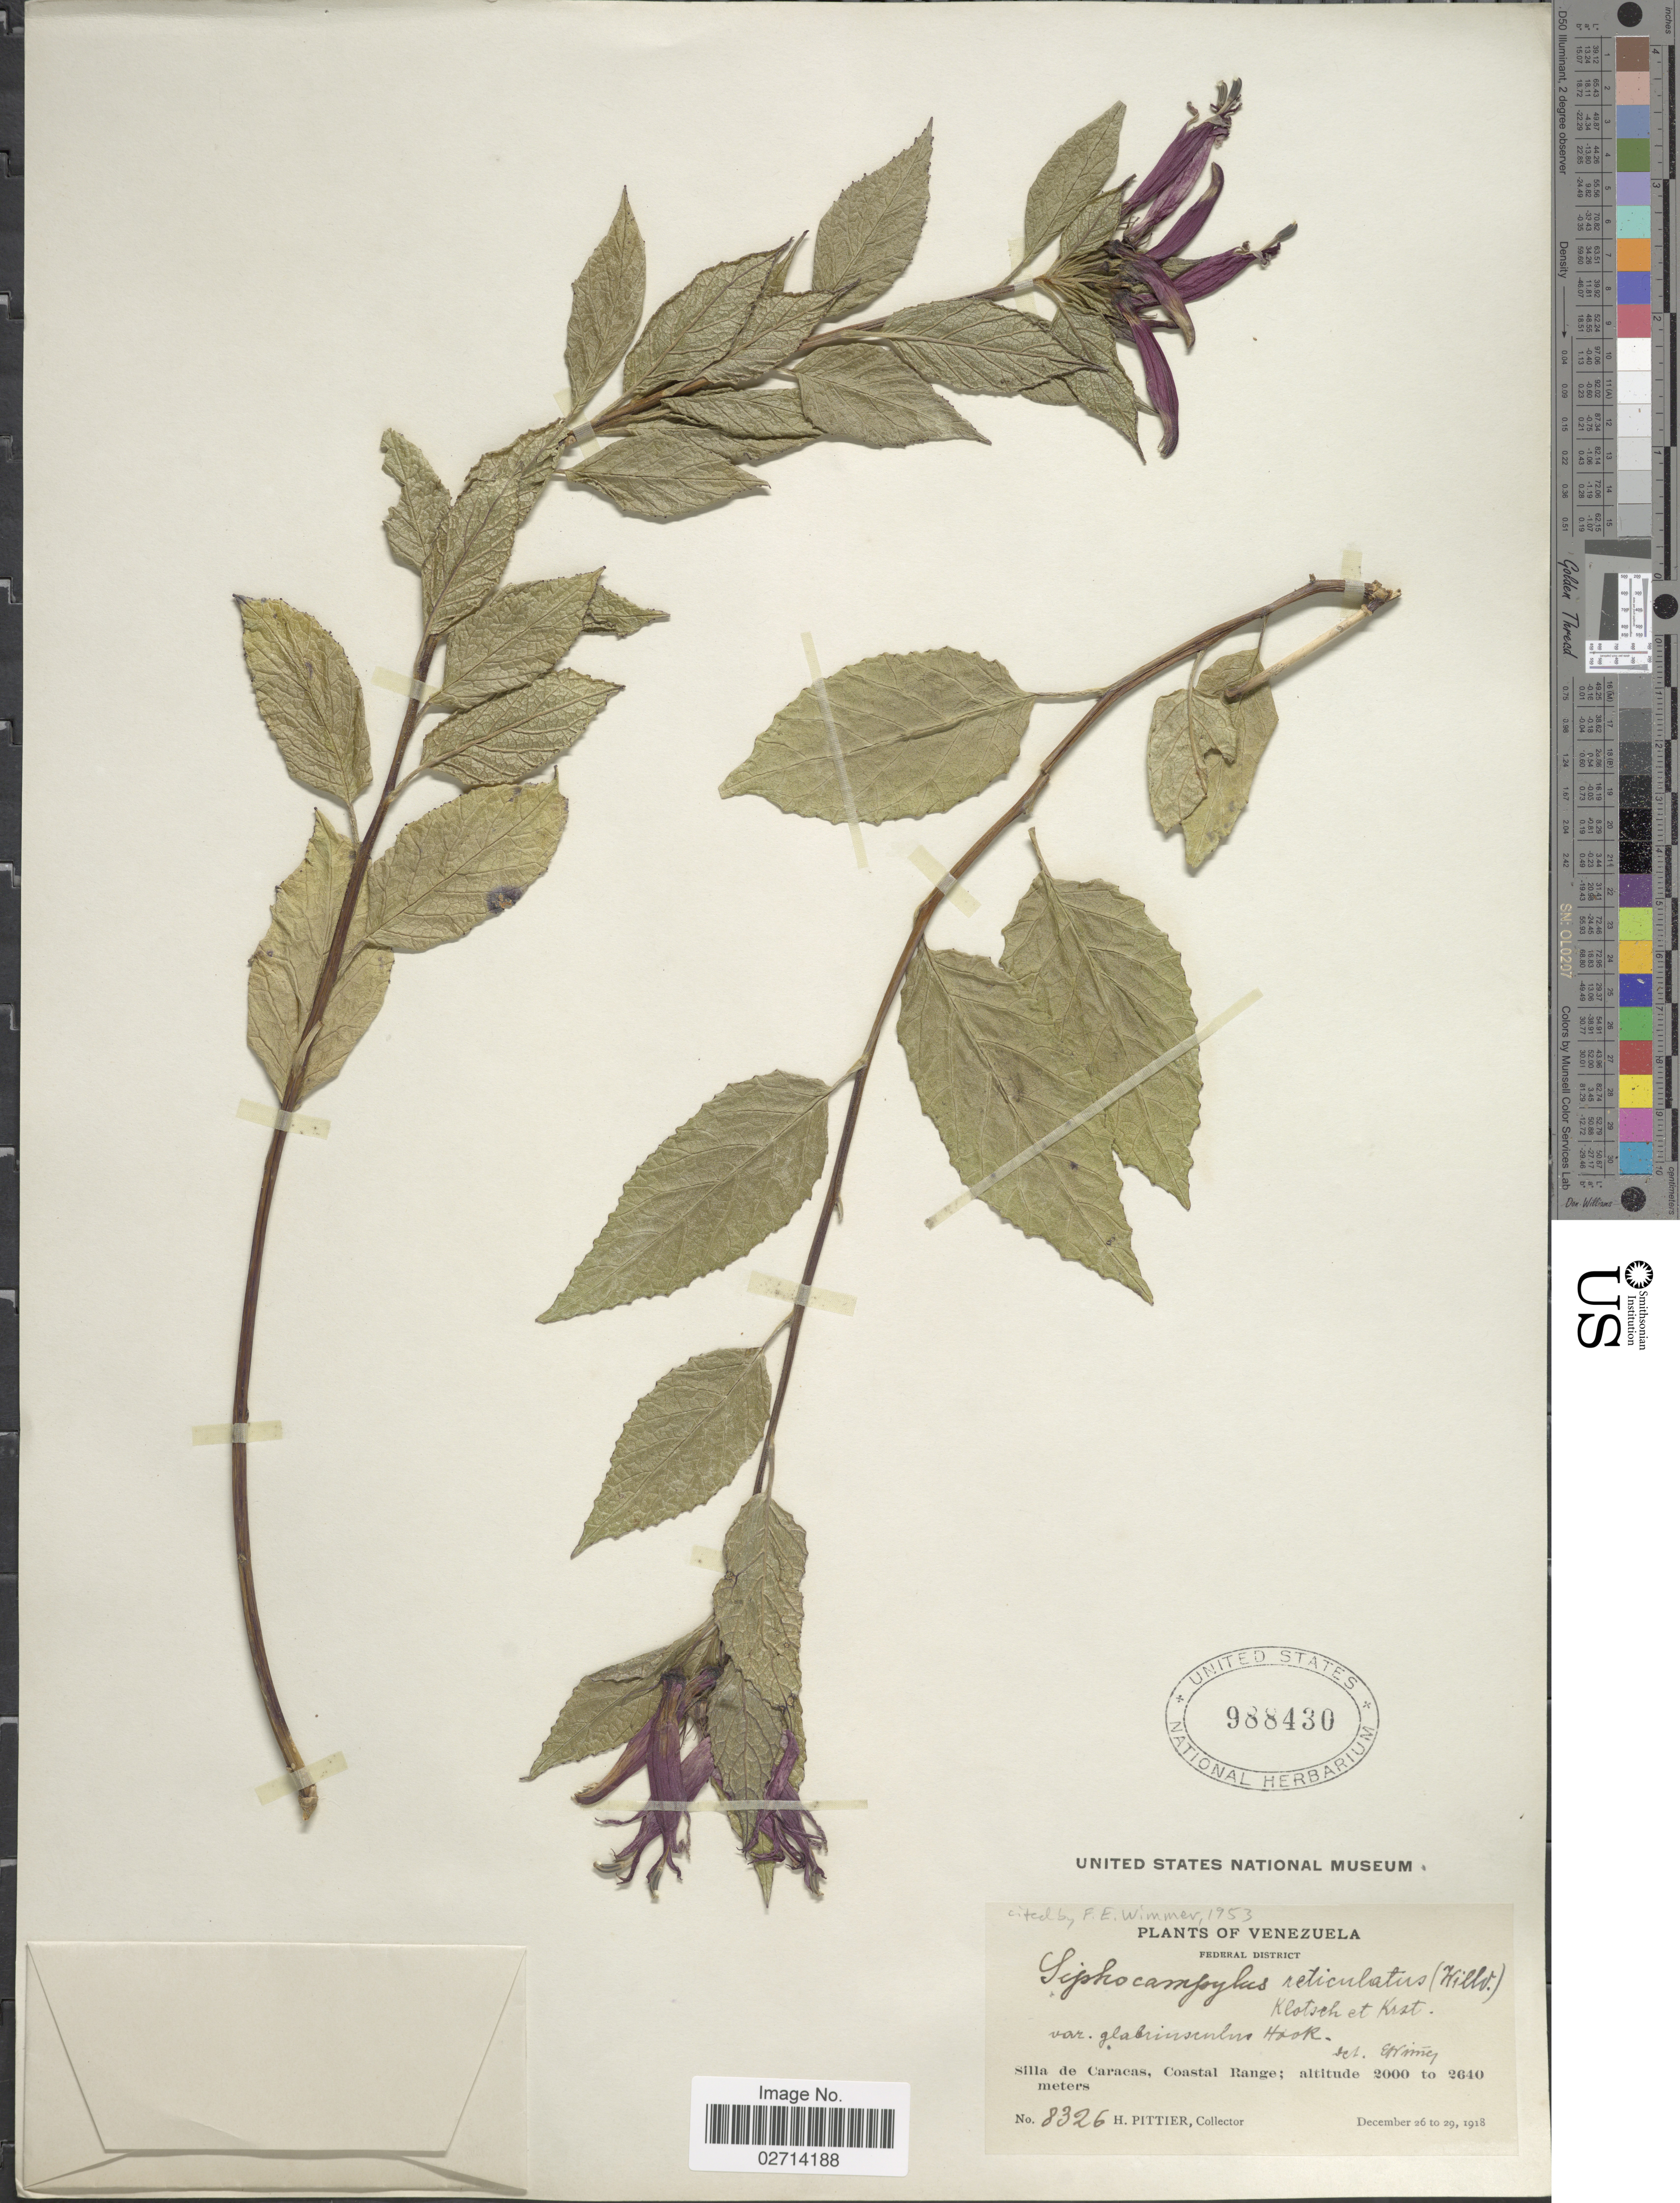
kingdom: Plantae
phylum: Tracheophyta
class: Magnoliopsida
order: Asterales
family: Campanulaceae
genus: Siphocampylus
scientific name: Siphocampylus reticulatus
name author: (Willd. ex Schult. & Roem.) Klotzsch & H. Karst. ex Vatke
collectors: H. F. Pittier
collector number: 8326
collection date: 1918-12-26/1918-12-29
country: Venezuela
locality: Federal District, Silla de Caracas, Coastal Range.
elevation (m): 2000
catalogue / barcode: US 988430